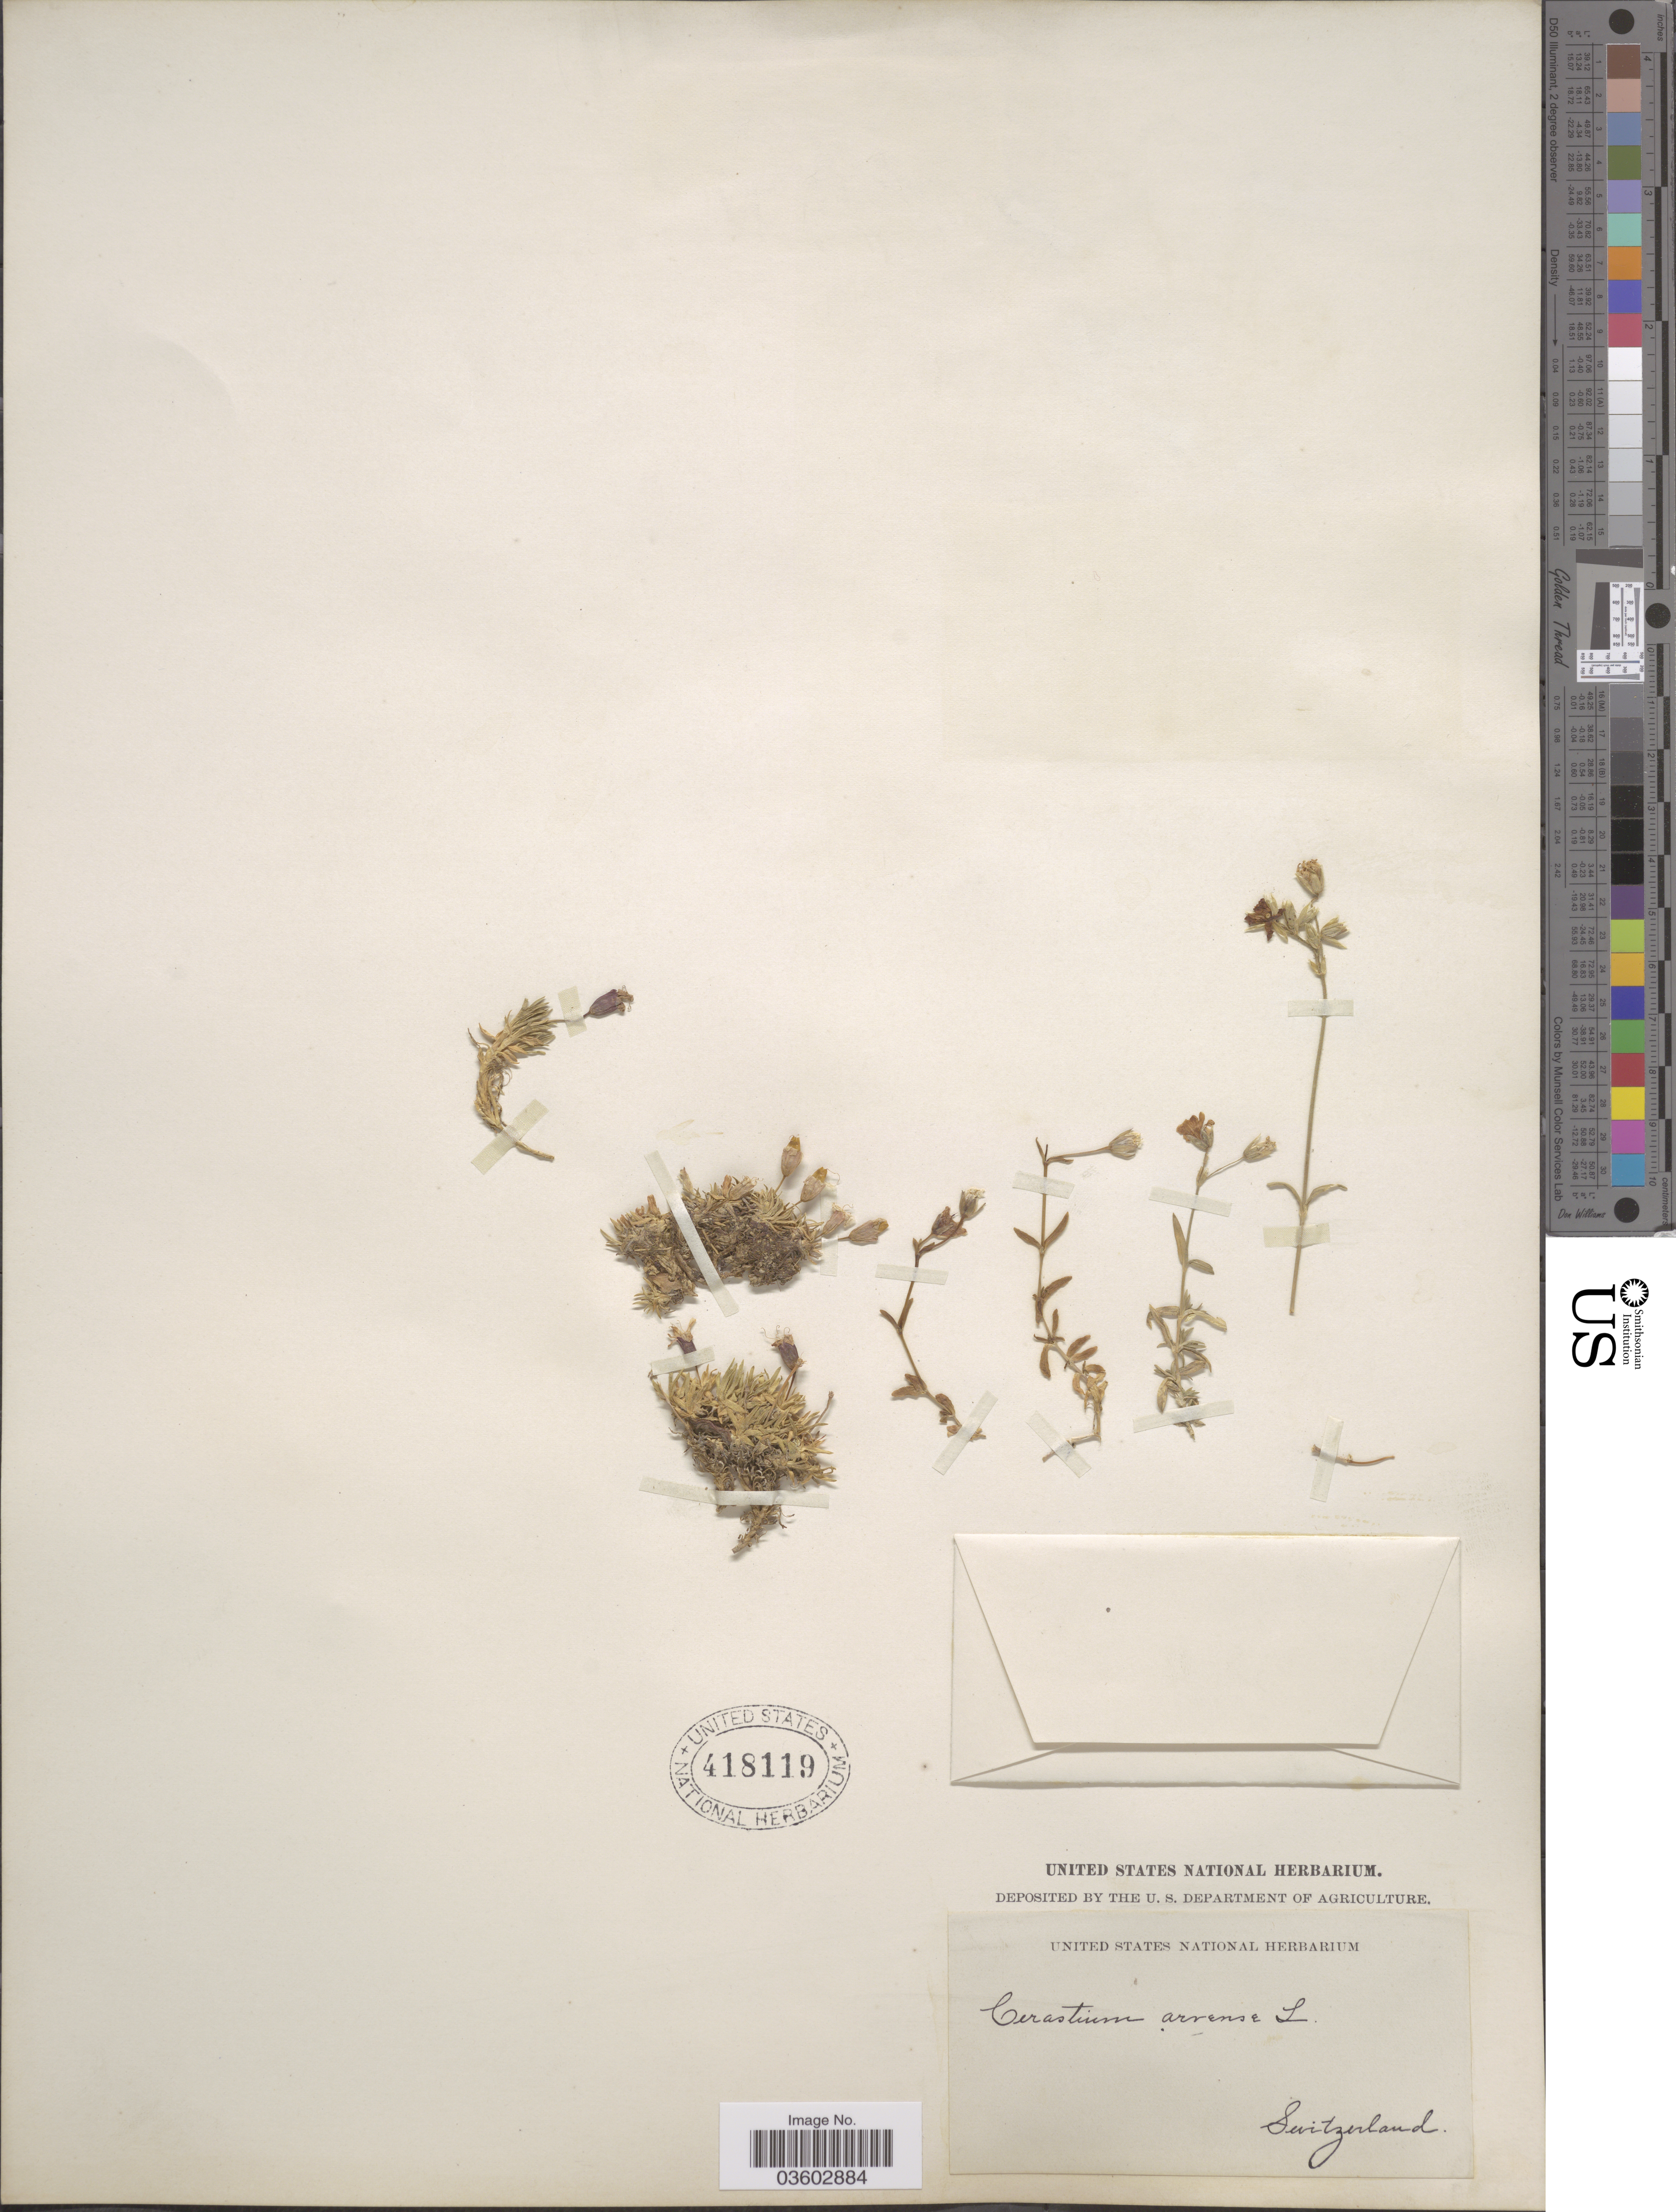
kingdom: Plantae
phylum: Tracheophyta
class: Magnoliopsida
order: Caryophyllales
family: Caryophyllaceae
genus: Cerastium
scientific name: Cerastium arvense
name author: L.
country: Switzerland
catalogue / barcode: US 418119